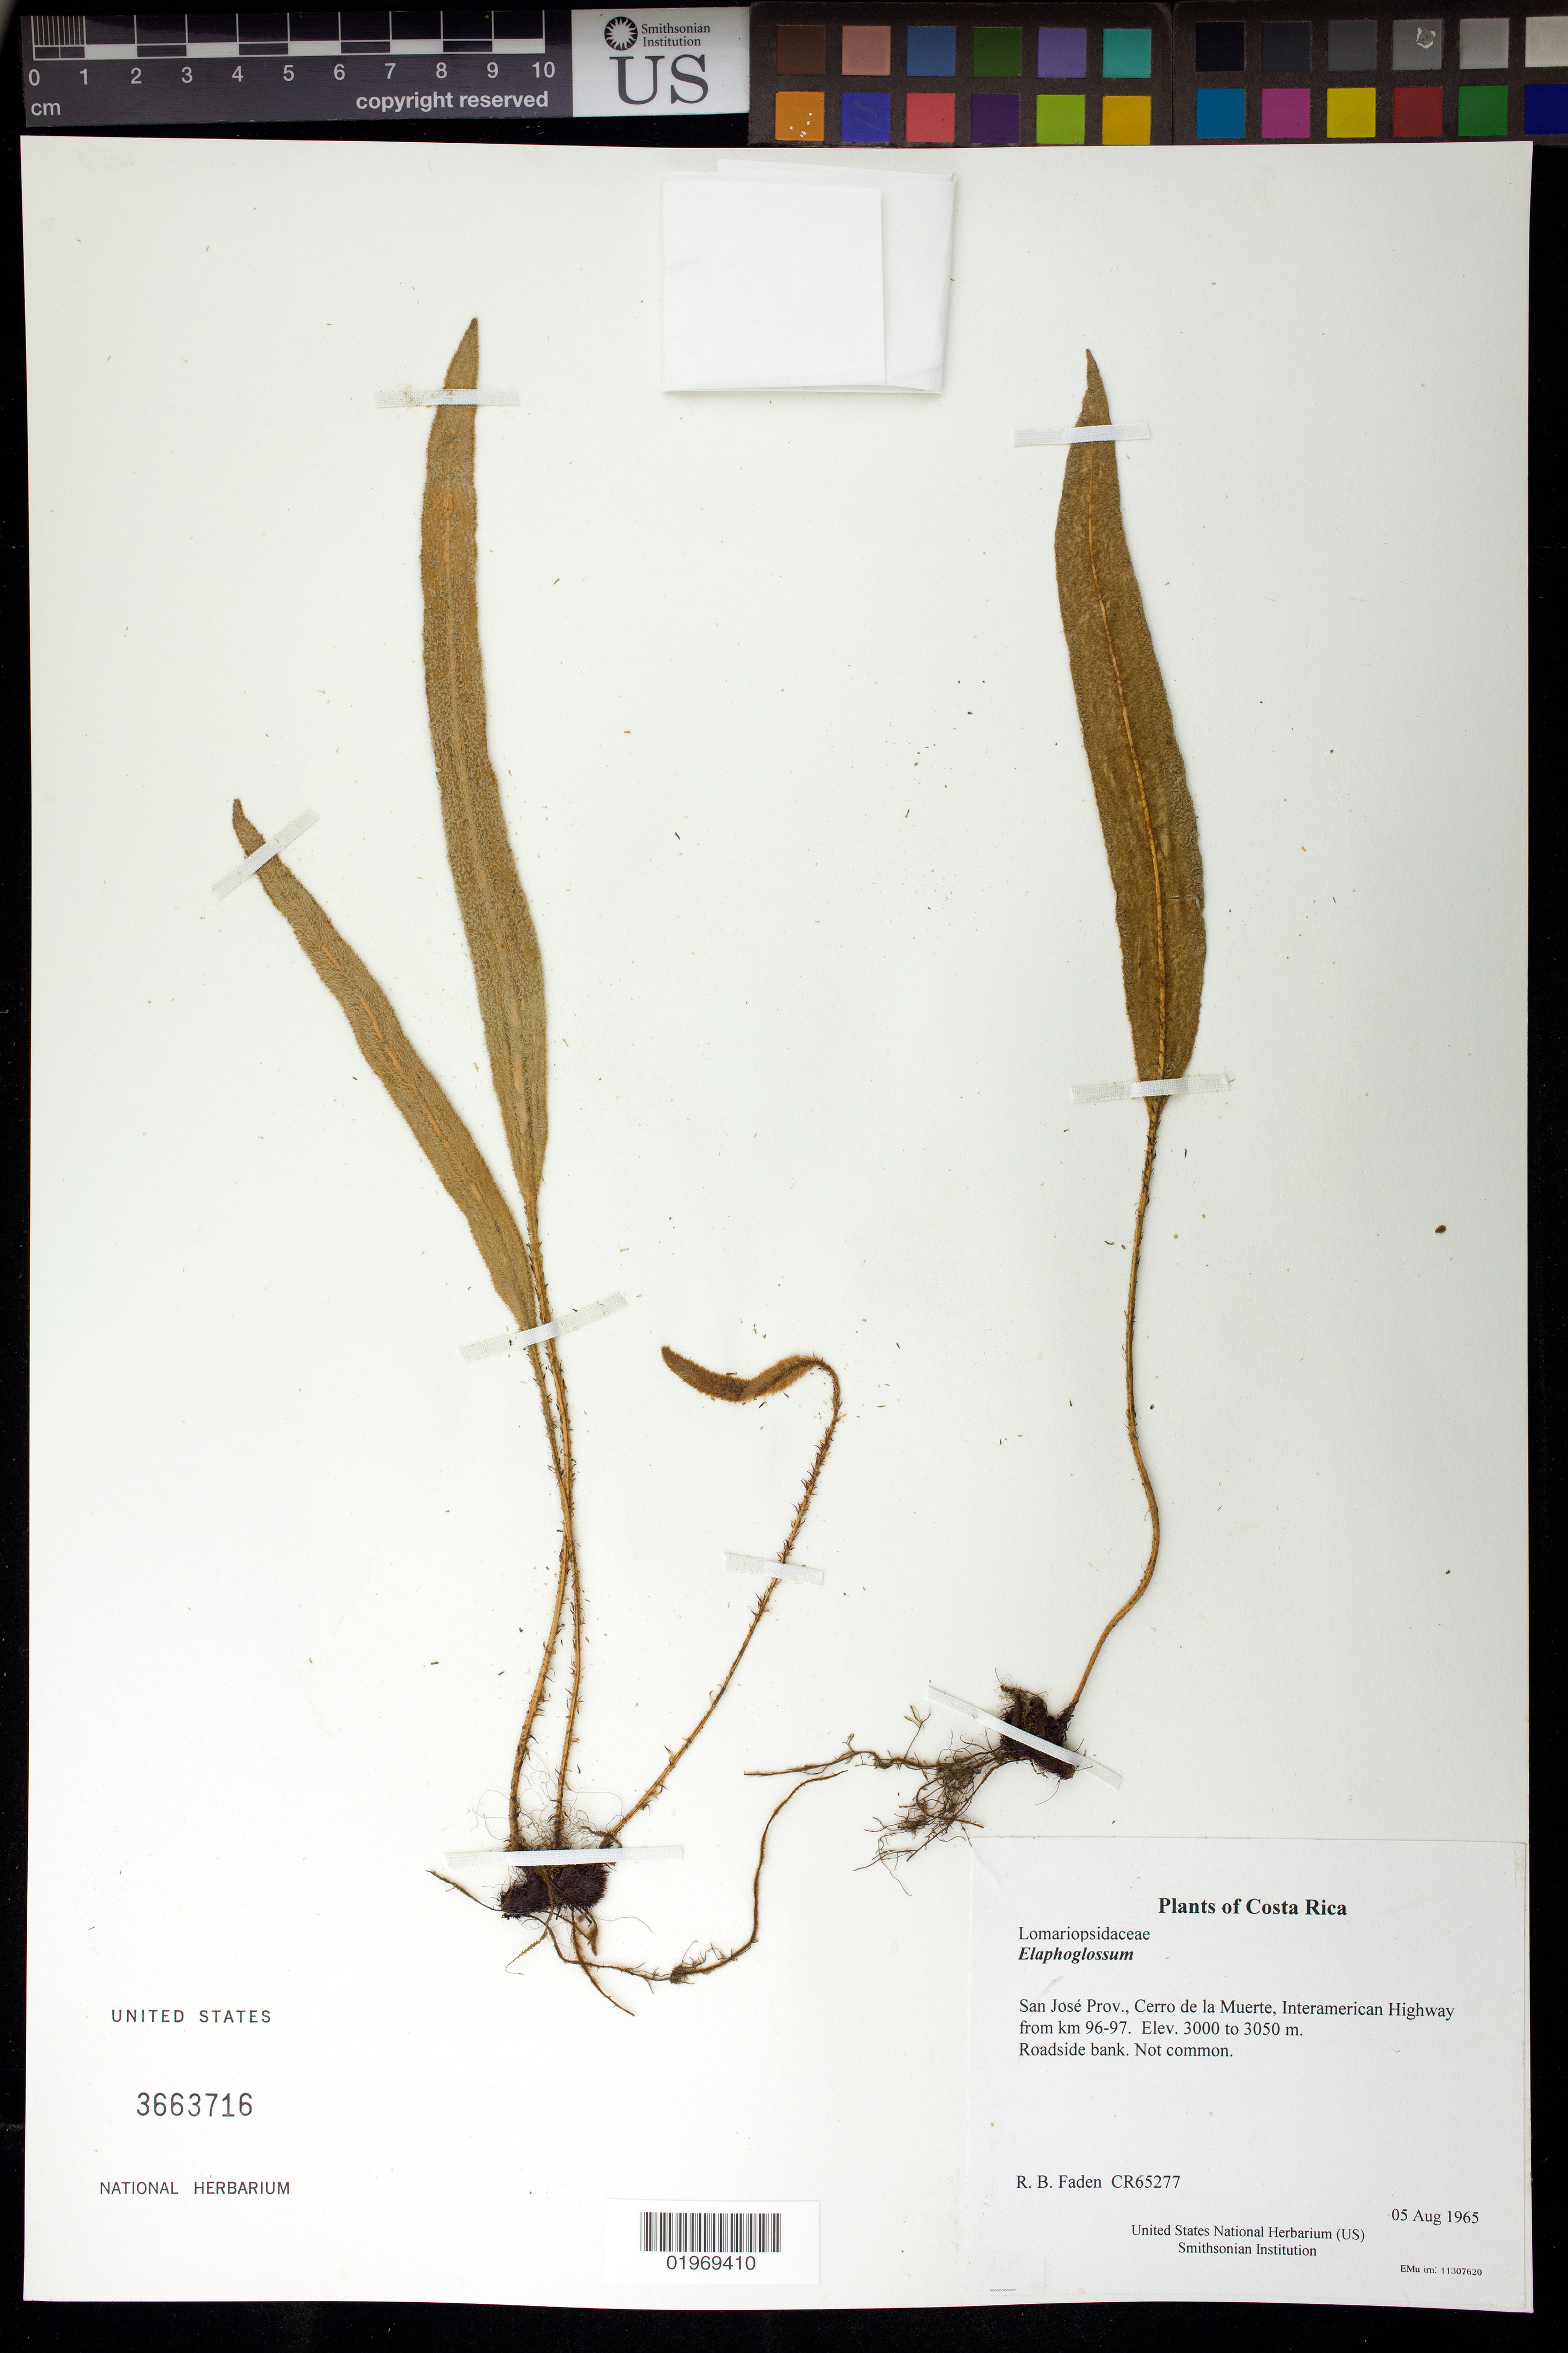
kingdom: Plantae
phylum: Tracheophyta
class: Polypodiopsida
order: Polypodiales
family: Dryopteridaceae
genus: Elaphoglossum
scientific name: Elaphoglossum gratum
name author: (Fée) T. Moore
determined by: Martinez-Becerril, Ana G.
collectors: R. B. Faden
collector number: CR65277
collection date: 1965-08-05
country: Costa Rica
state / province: San José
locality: Cerro de la Muerte, Interamerican Highway from km 96-97.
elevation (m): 3000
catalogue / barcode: US 3663716